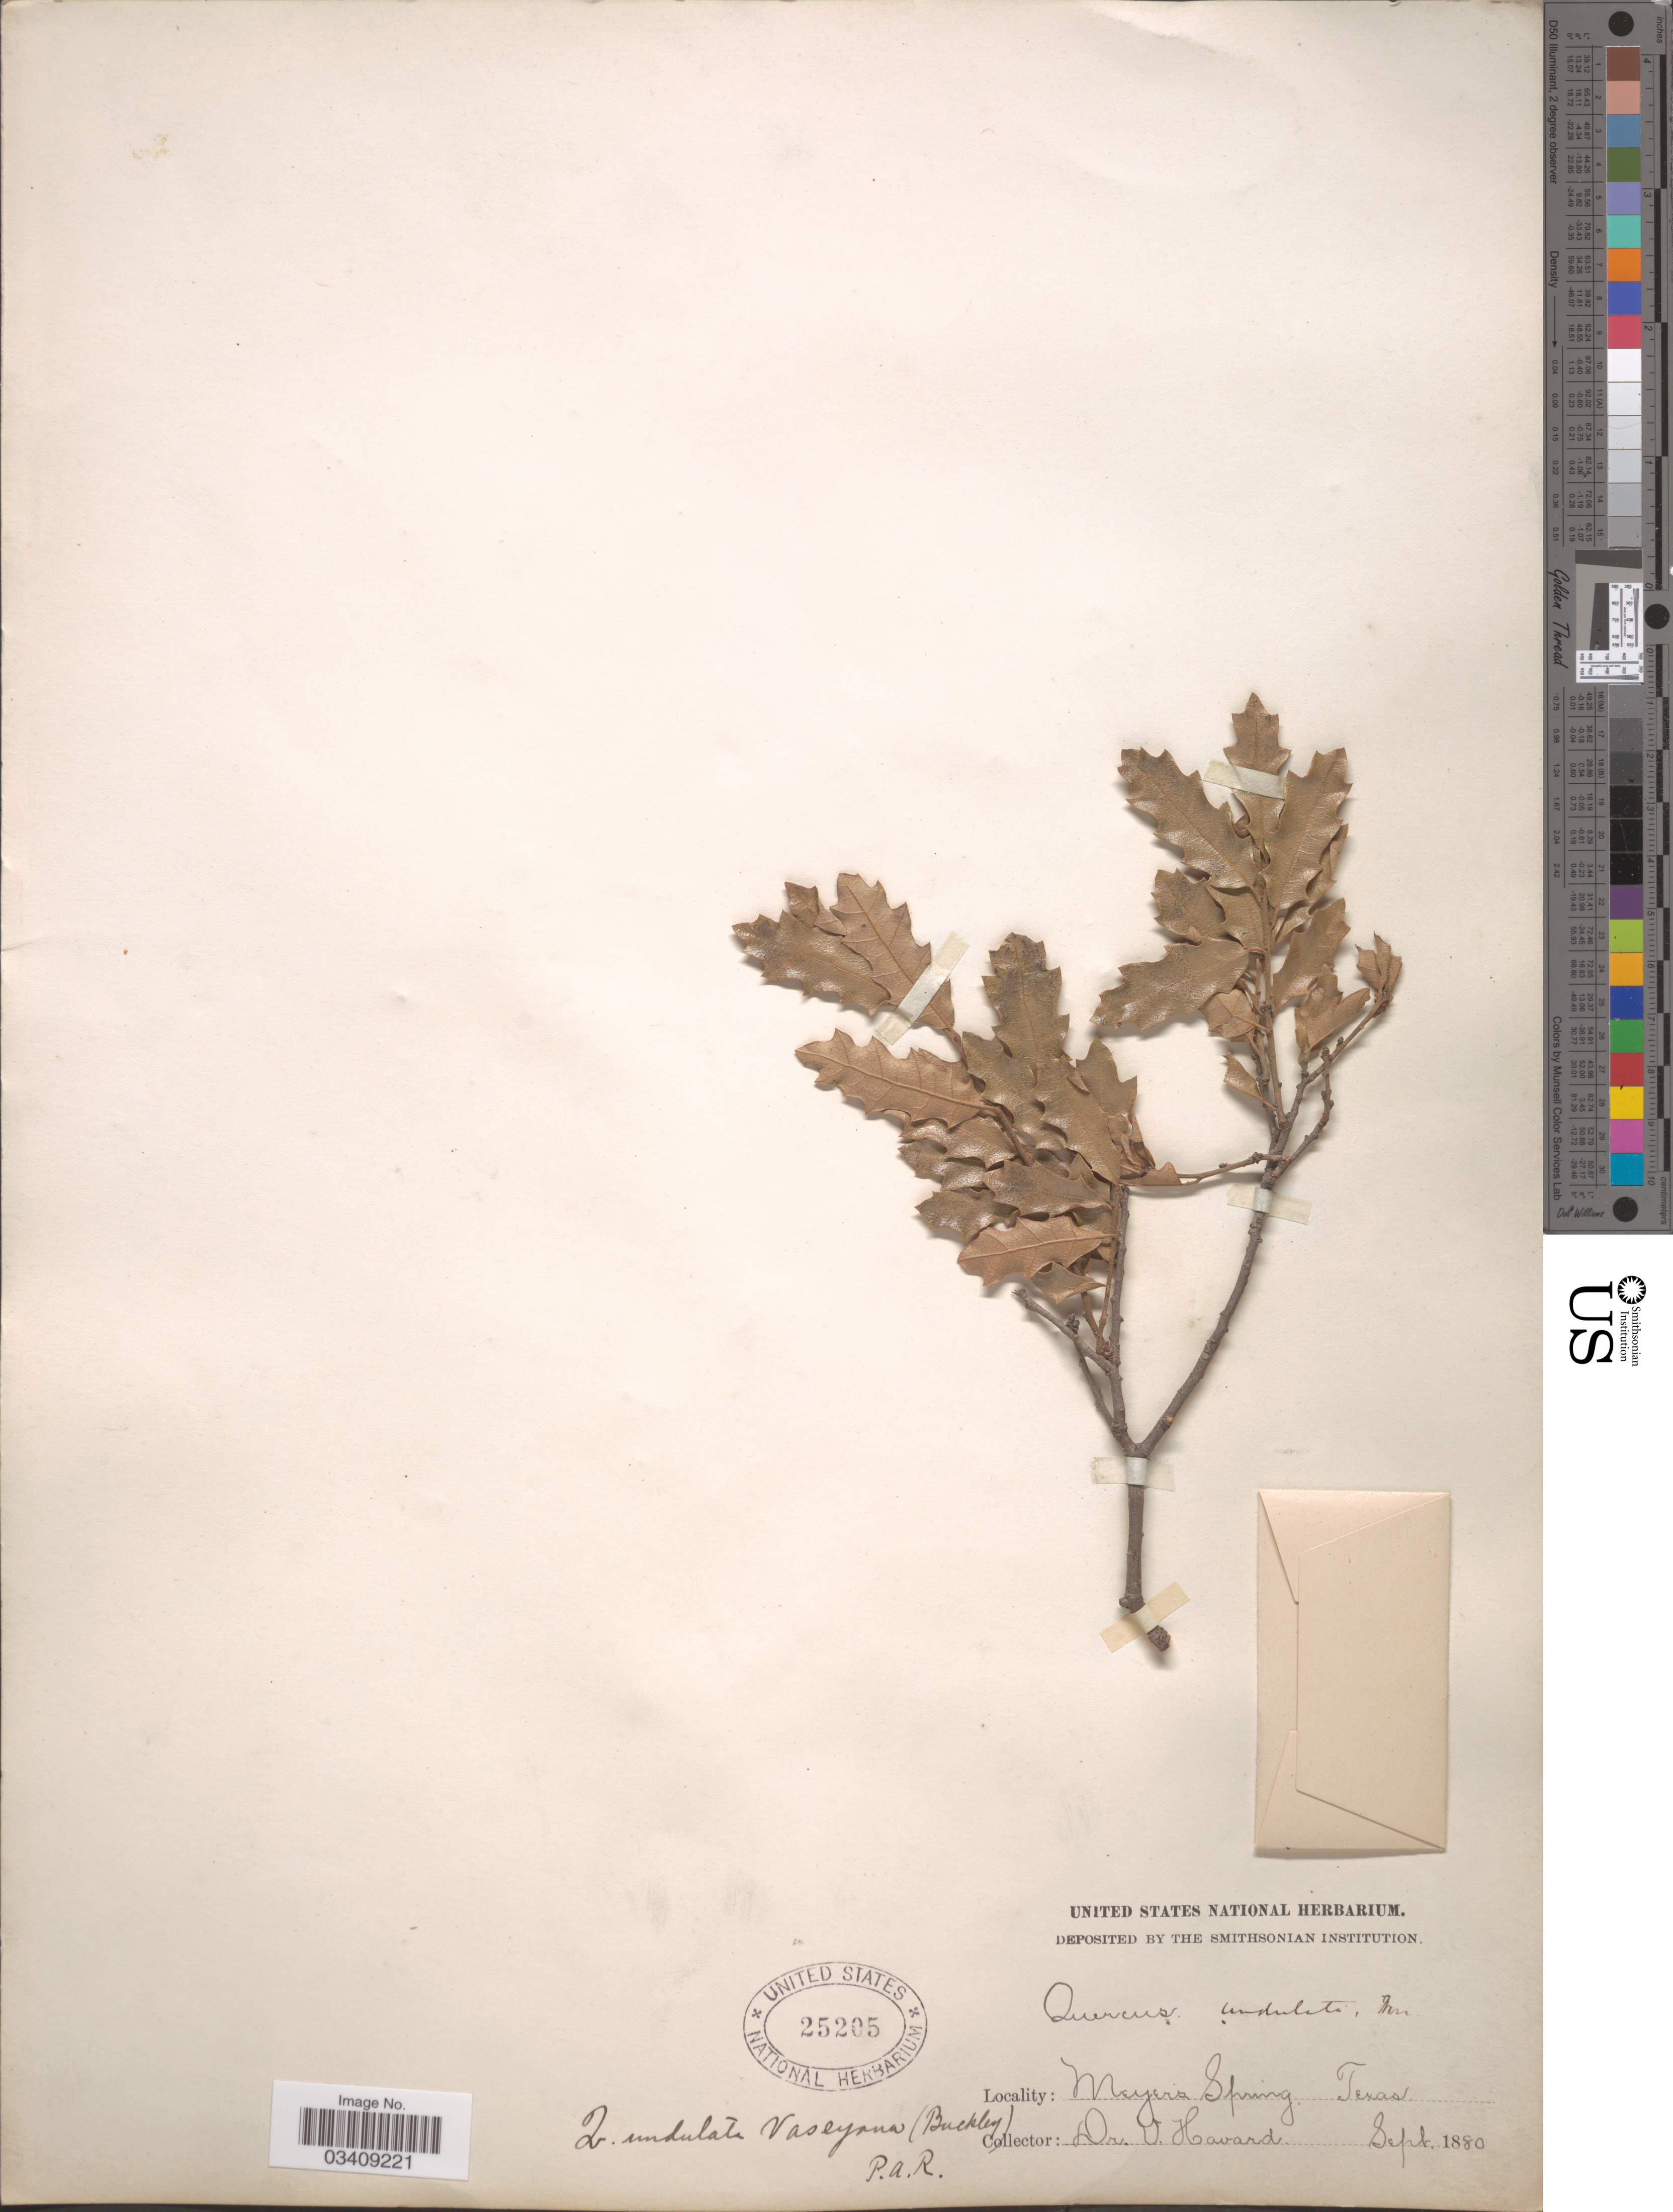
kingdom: Plantae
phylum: Tracheophyta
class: Magnoliopsida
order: Fagales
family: Fagaceae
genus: Quercus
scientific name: Quercus undulata var. vaseyana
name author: (Buckley) Rydb.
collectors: V. Havard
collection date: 1880-09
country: United States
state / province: Texas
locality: Meyers Spring.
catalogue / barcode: US 25205